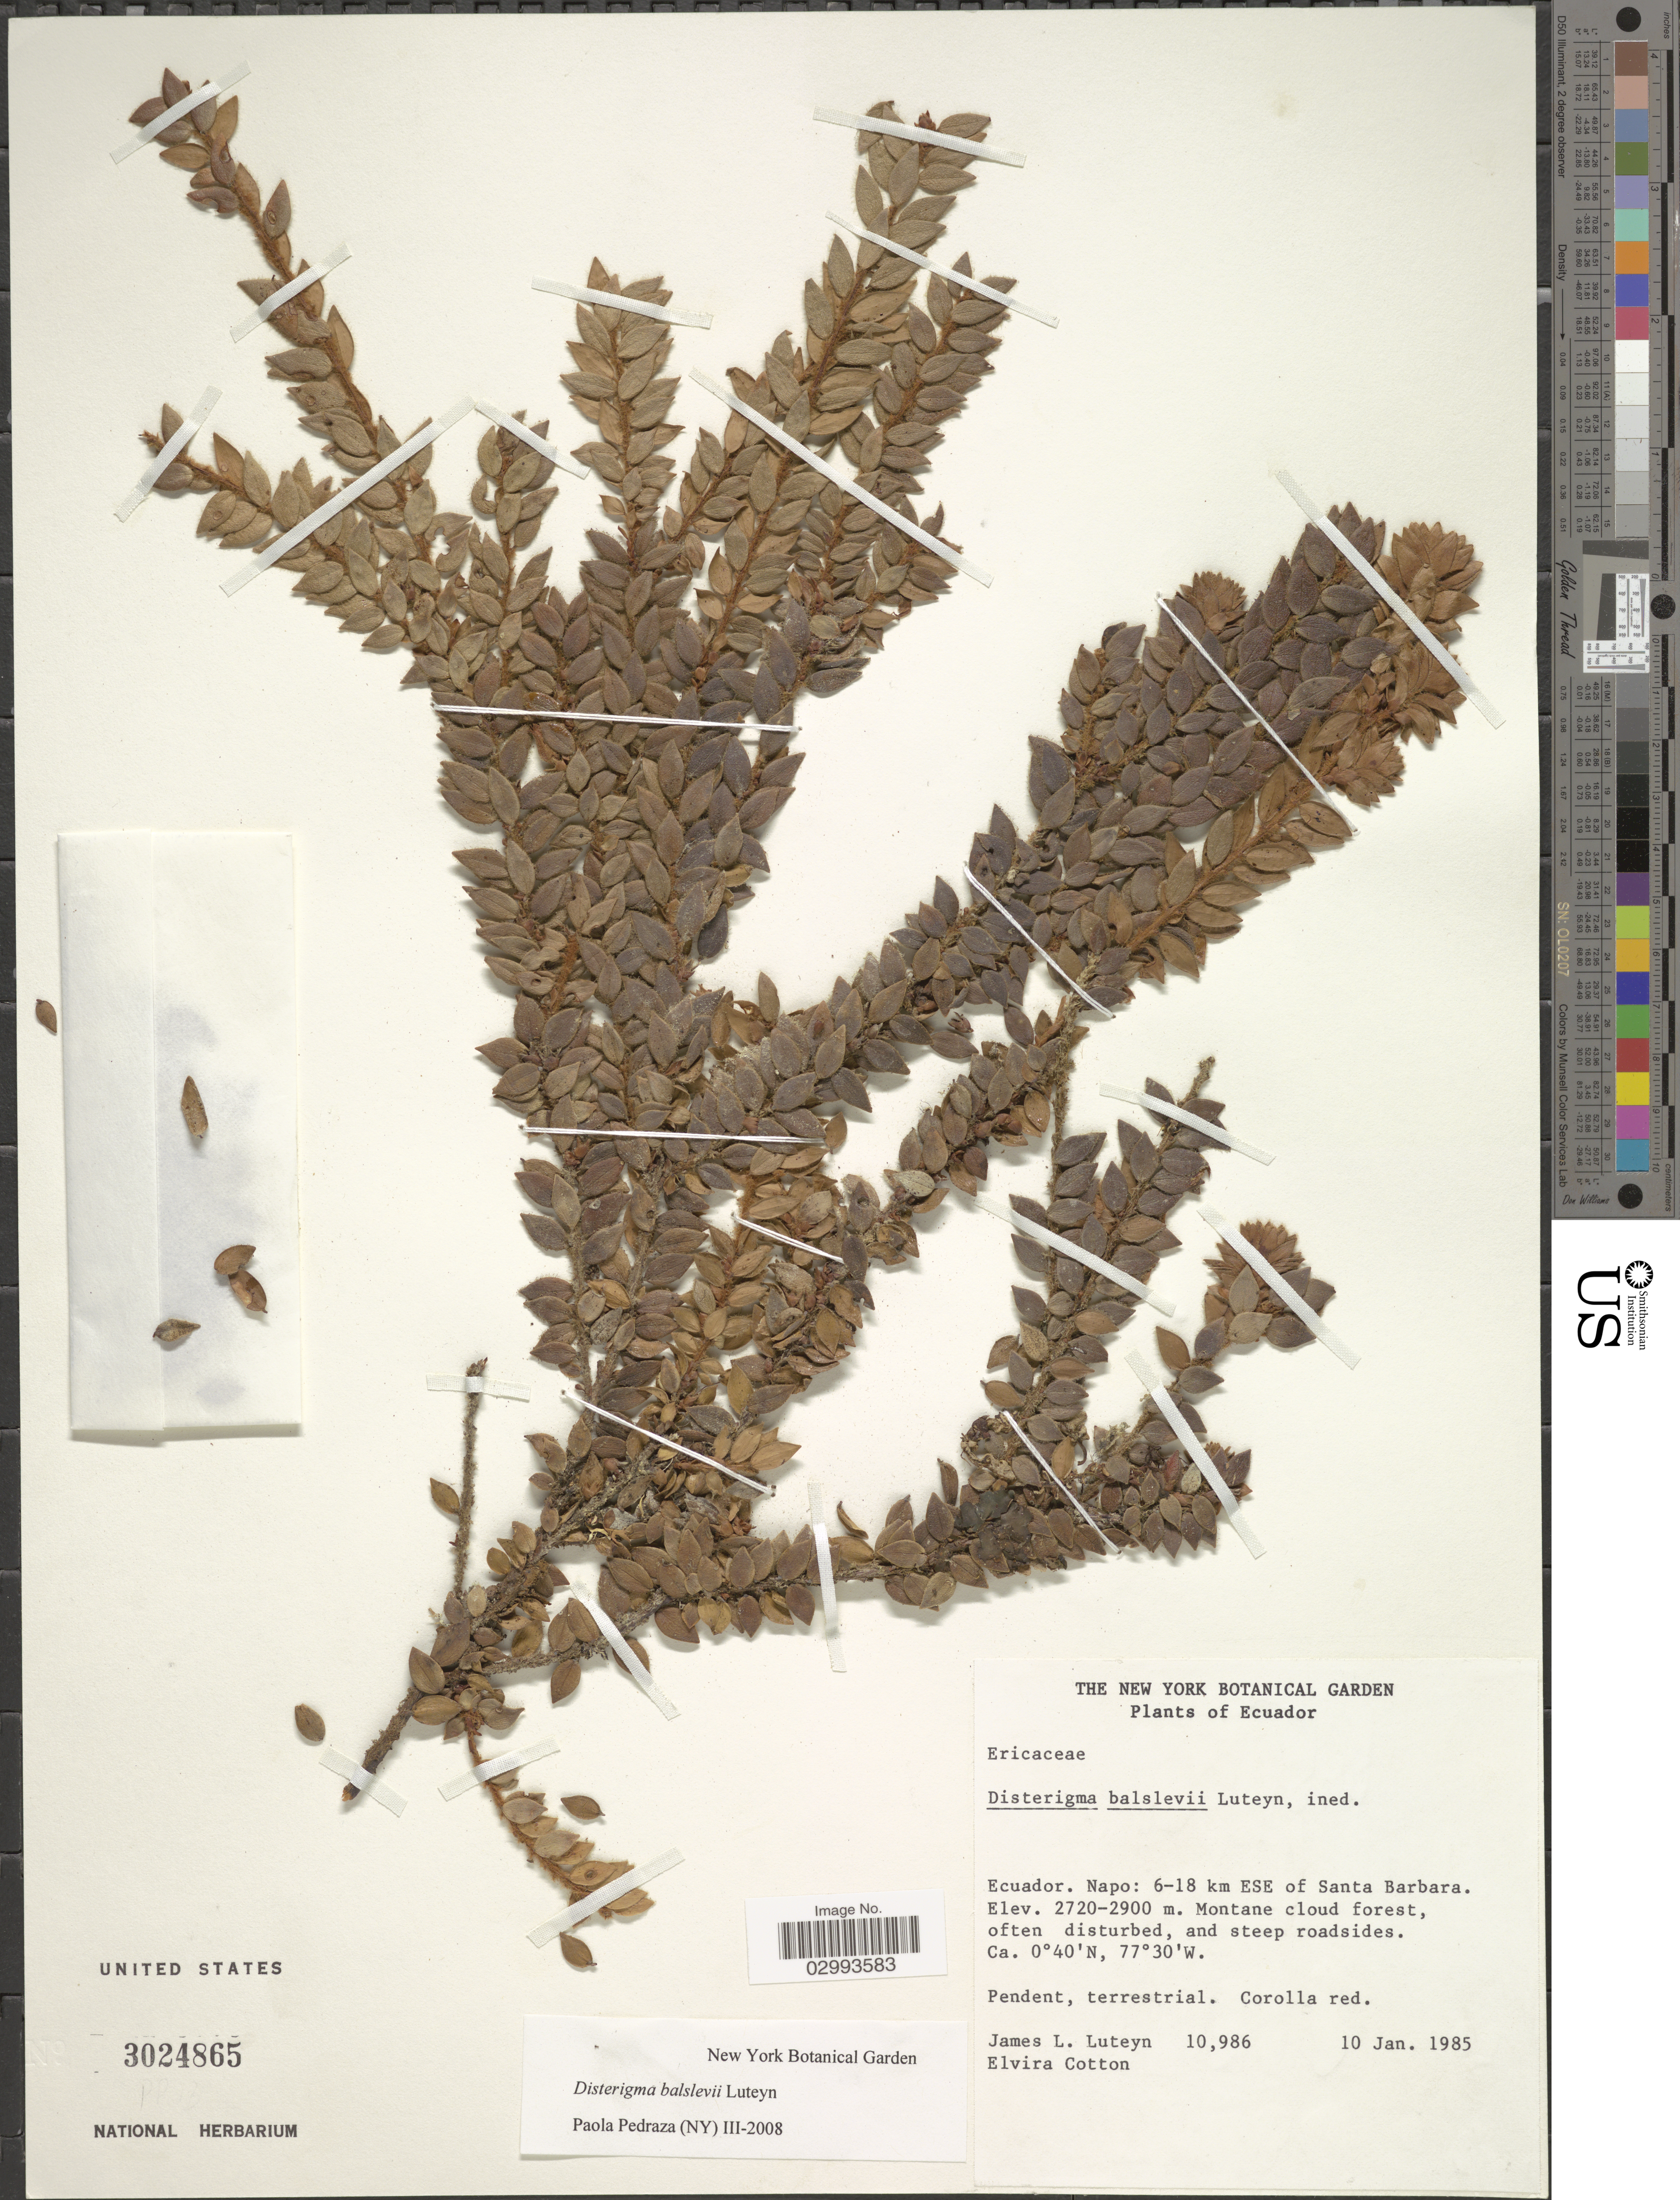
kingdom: Plantae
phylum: Tracheophyta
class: Magnoliopsida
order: Ericales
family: Ericaceae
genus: Disterigma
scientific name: Disterigma balslevii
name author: Luteyn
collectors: J. Luteyn & E. Cotton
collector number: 10986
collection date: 1985-01-10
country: Ecuador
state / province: Napo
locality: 6-18 km ESE of Santa Barbara.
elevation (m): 2720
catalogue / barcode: US 3024865